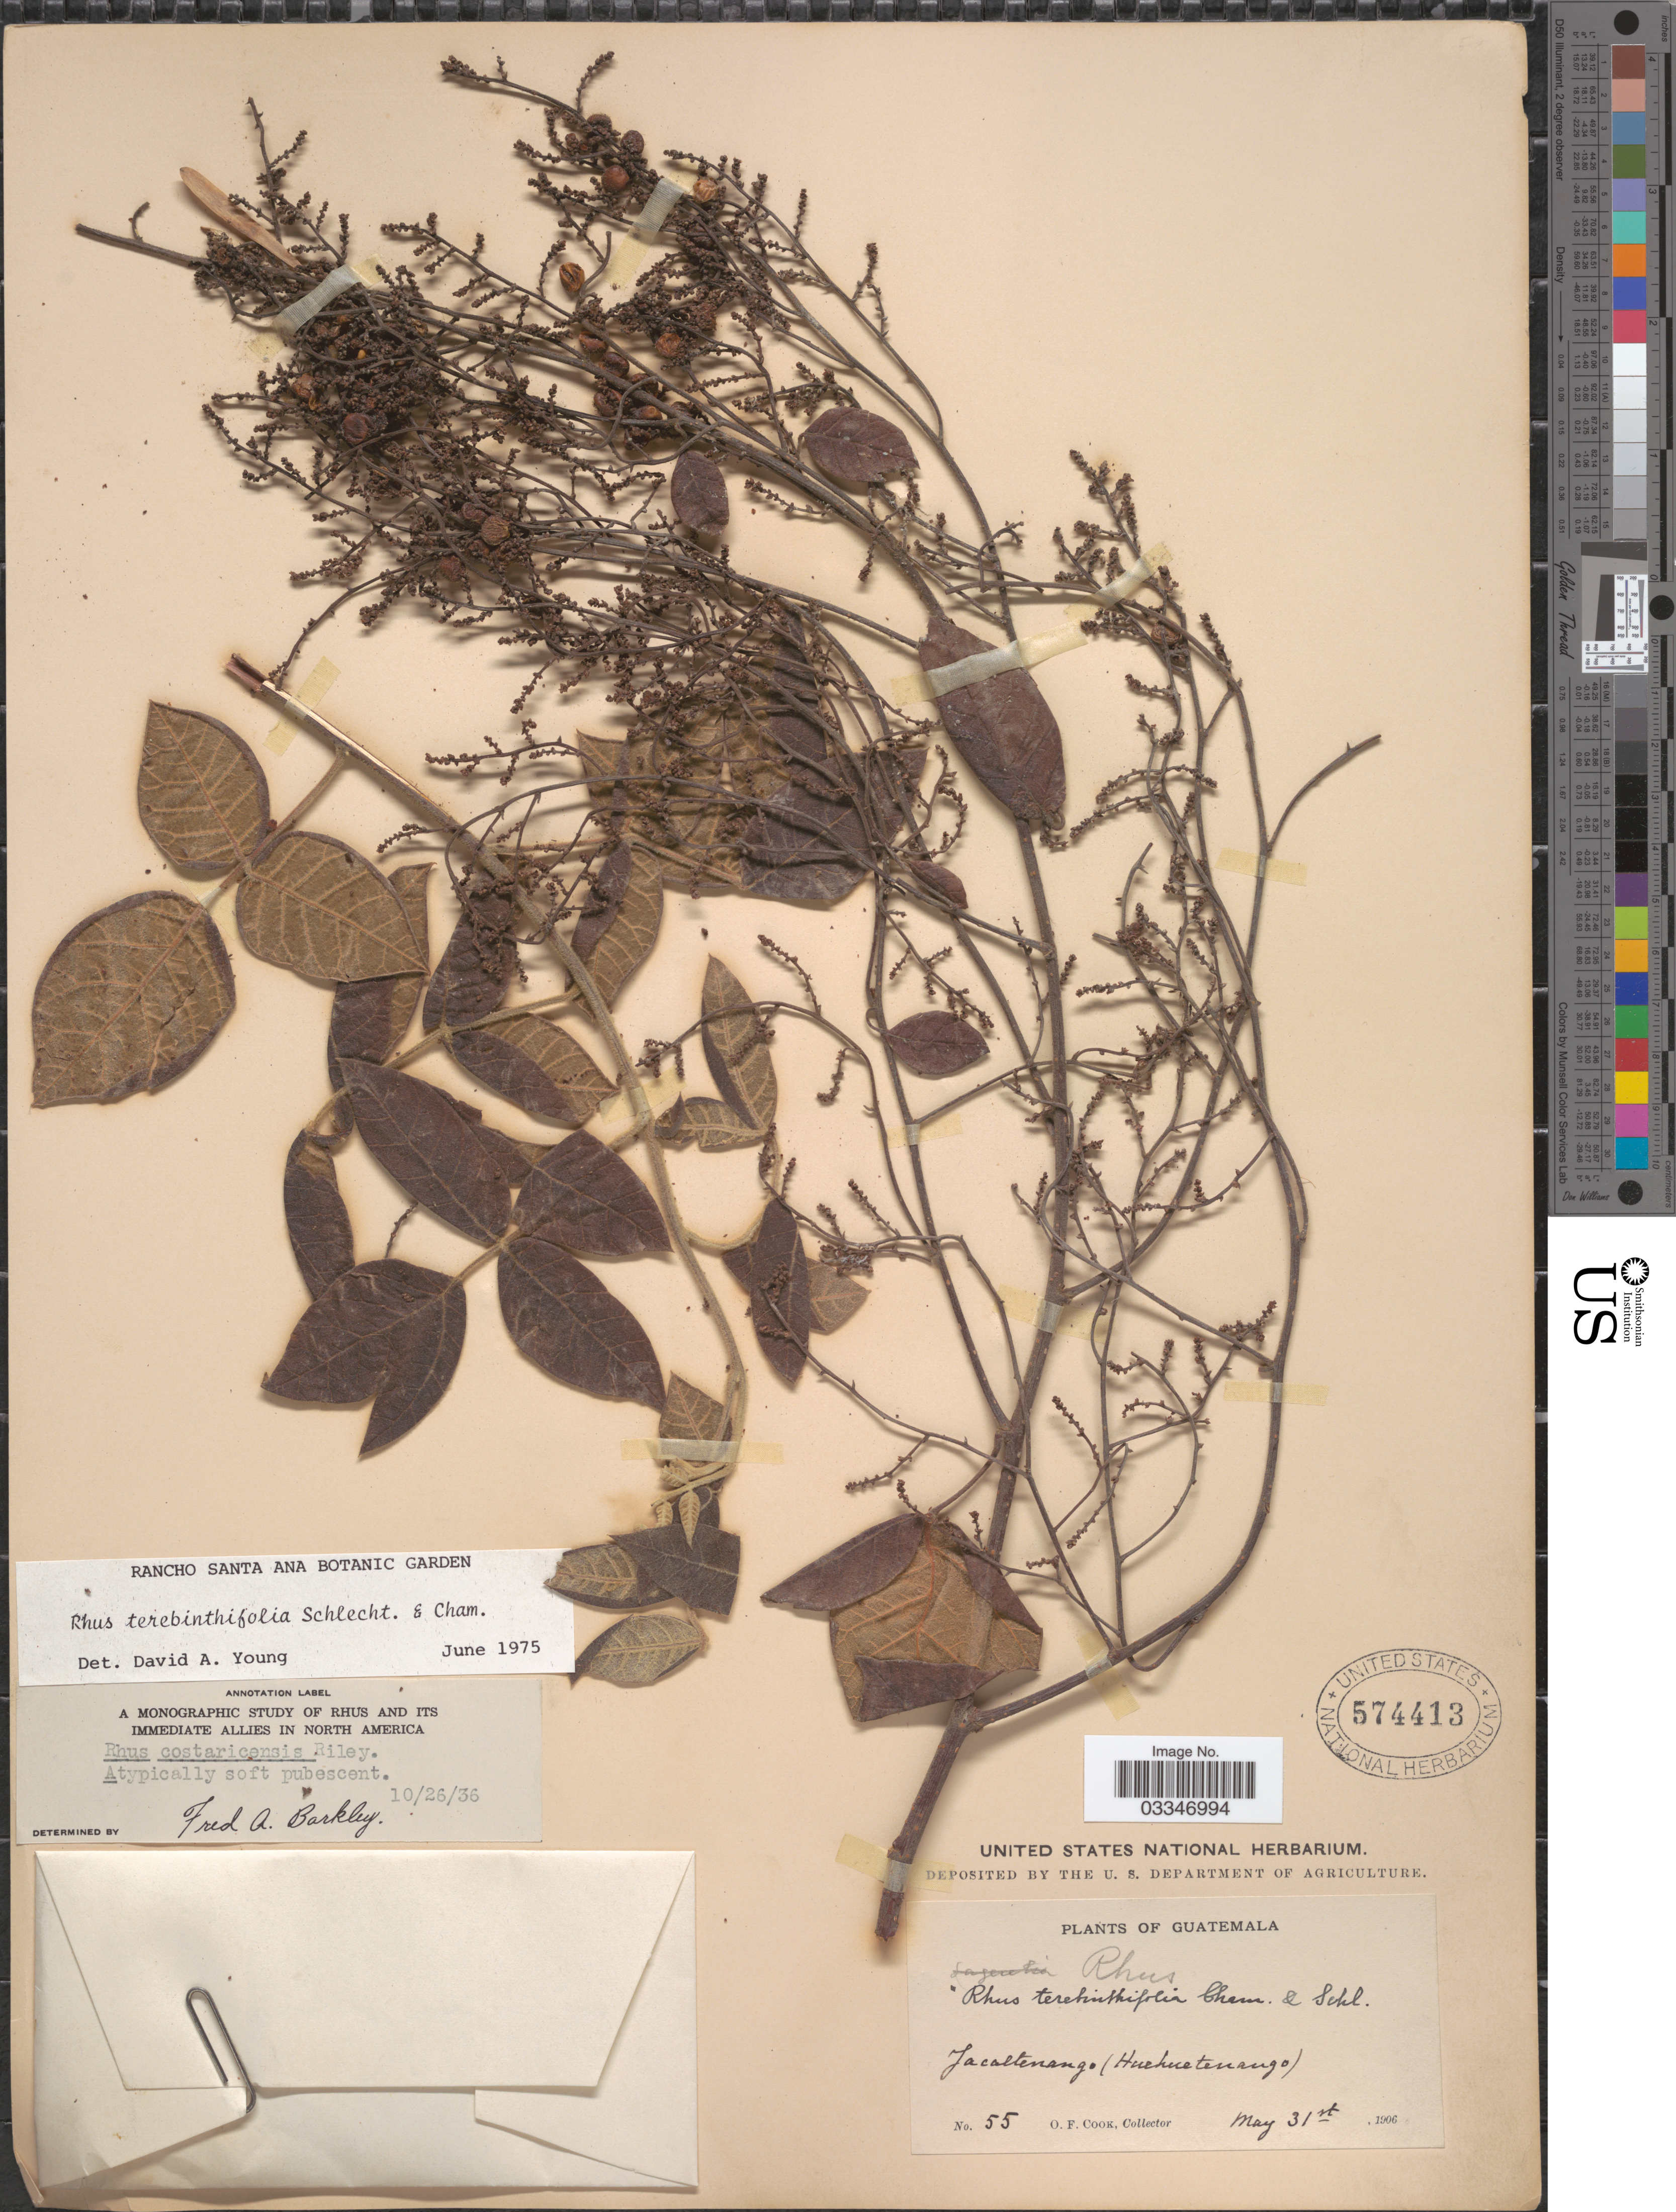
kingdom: Plantae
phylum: Tracheophyta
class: Magnoliopsida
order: Sapindales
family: Anacardiaceae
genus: Rhus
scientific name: Rhus terebinthifolia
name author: Schltdl. & Cham.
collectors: O. F. Cook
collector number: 55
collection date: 1906-05-31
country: Guatemala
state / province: Huehuetenango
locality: Jacaltenango.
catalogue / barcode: US 574413